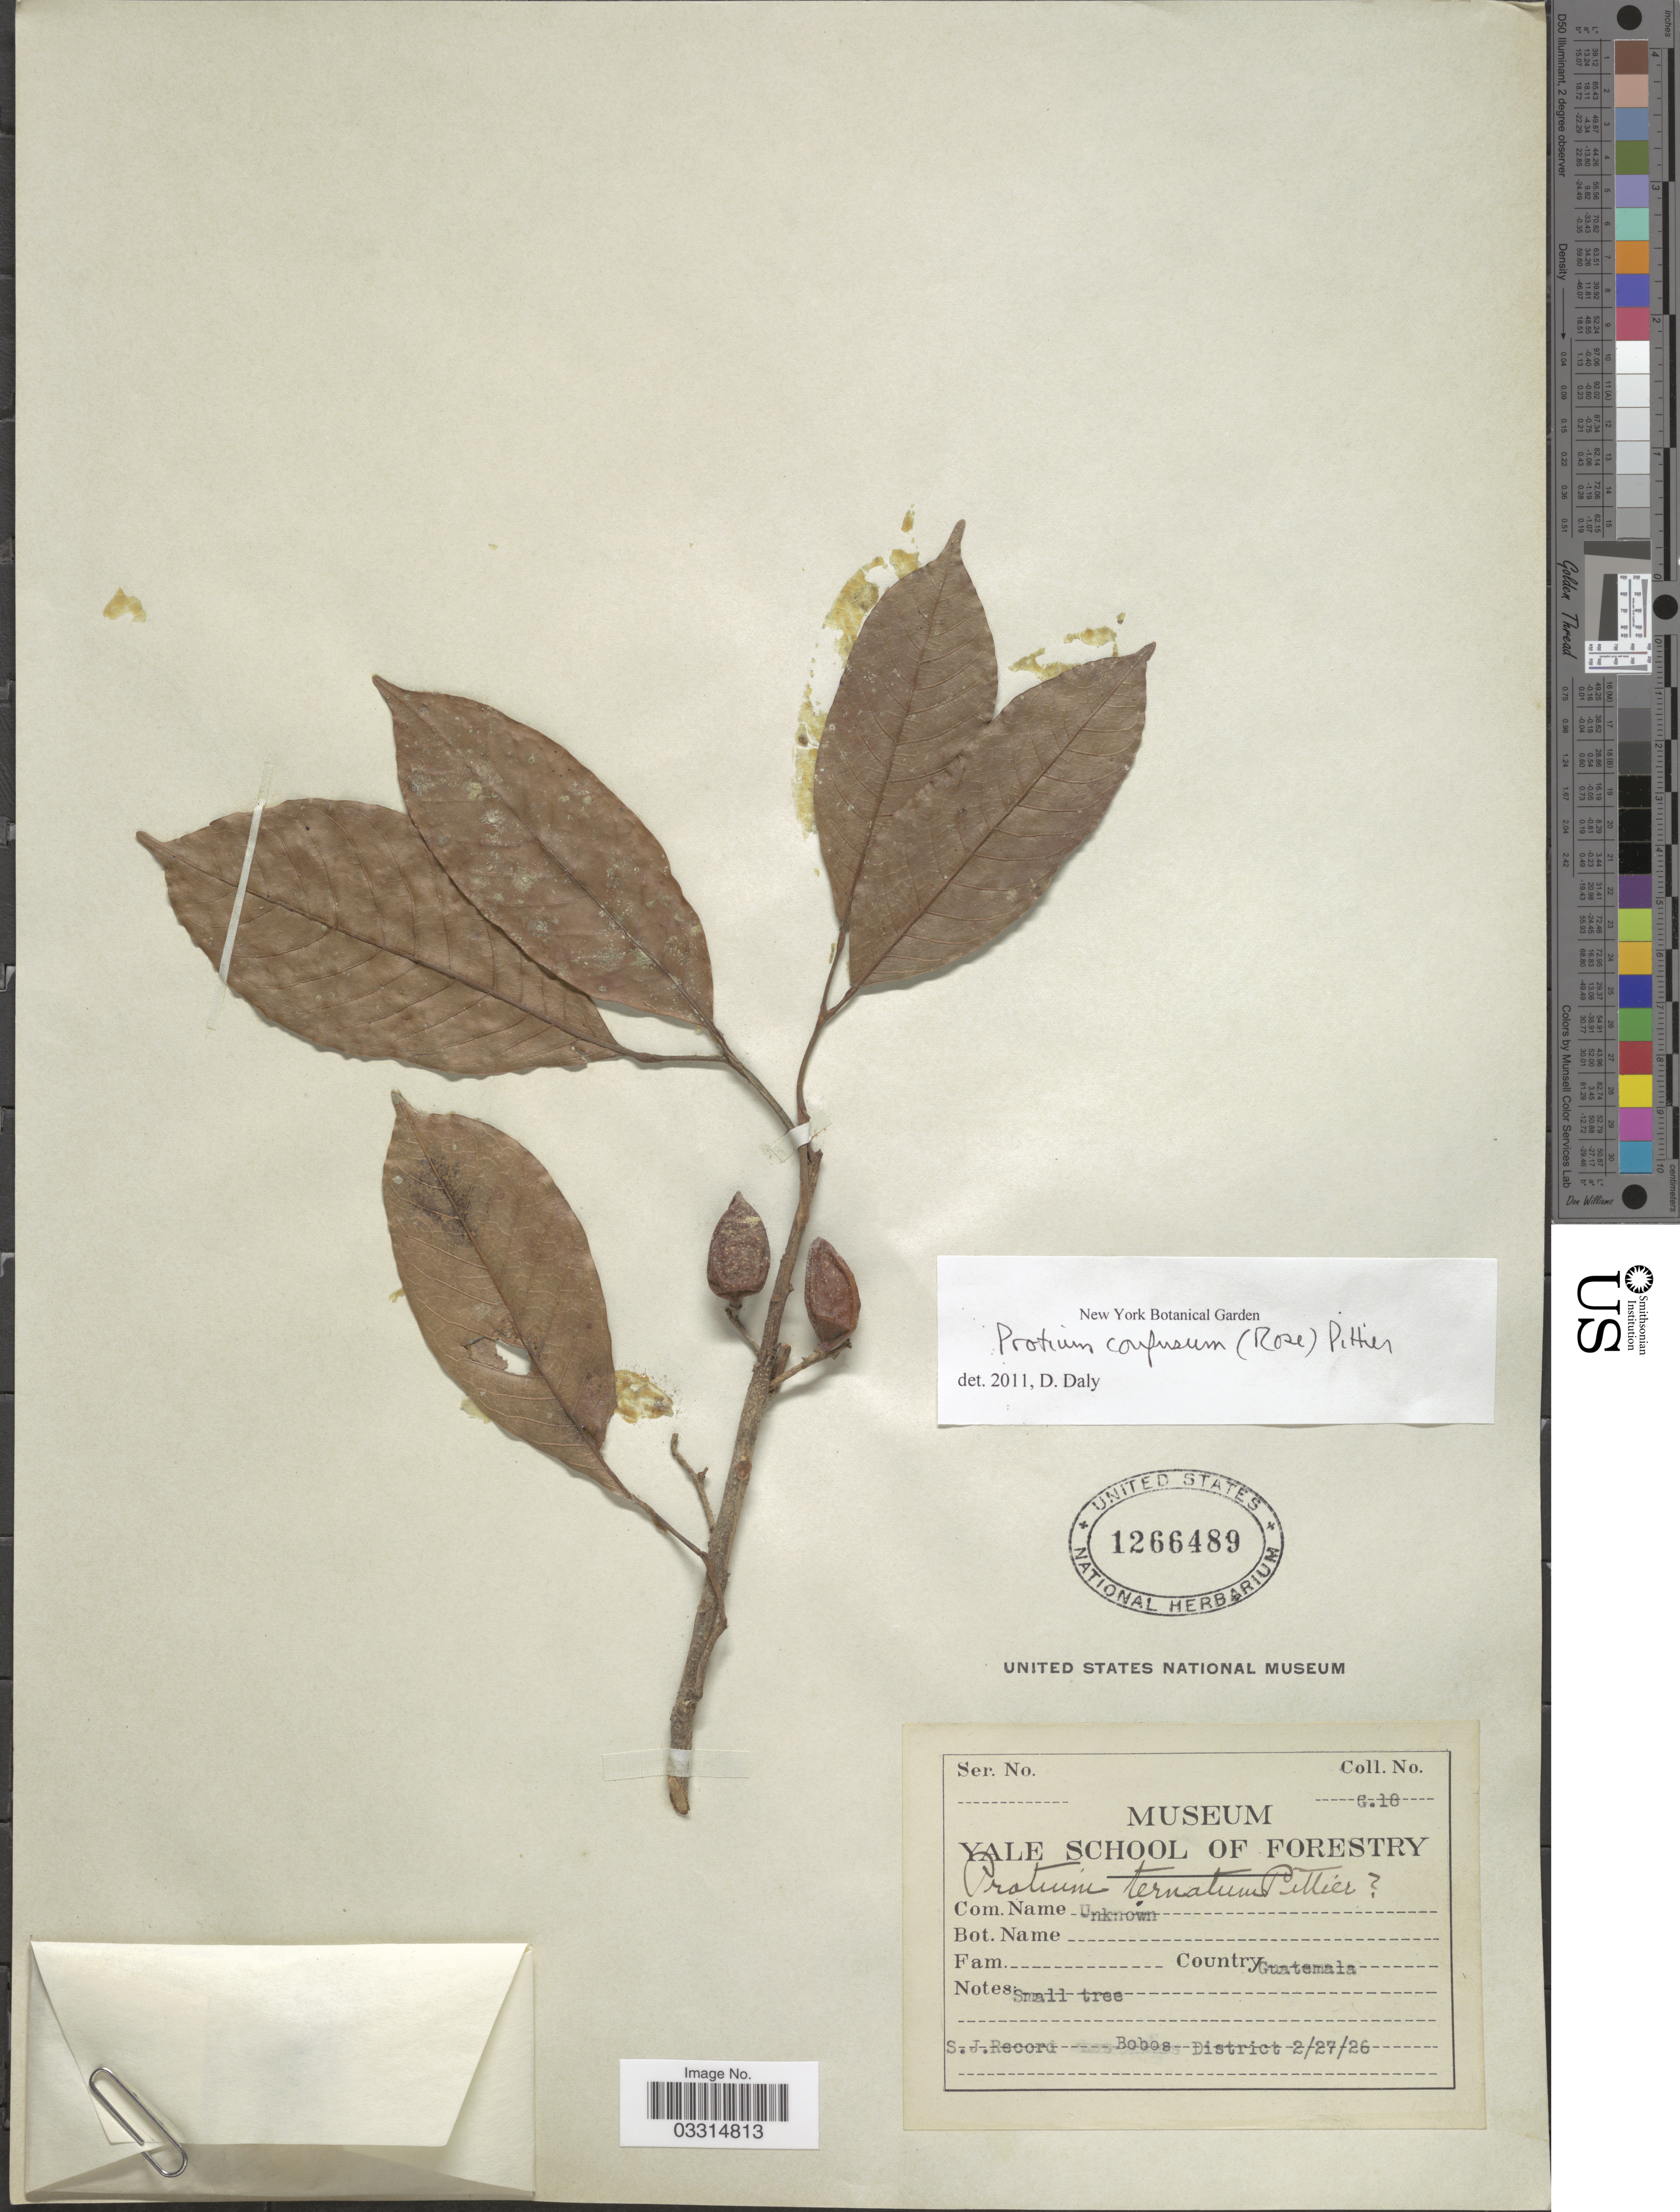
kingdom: Plantae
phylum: Tracheophyta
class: Magnoliopsida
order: Sapindales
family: Burseraceae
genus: Protium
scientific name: Protium confusum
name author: (Rose) Pittier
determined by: Daly, D. C.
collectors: S. J. Record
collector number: S10*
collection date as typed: Transcribed d/m/y: 27/2/26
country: Guatemala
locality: bobos District.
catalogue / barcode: US 1266489